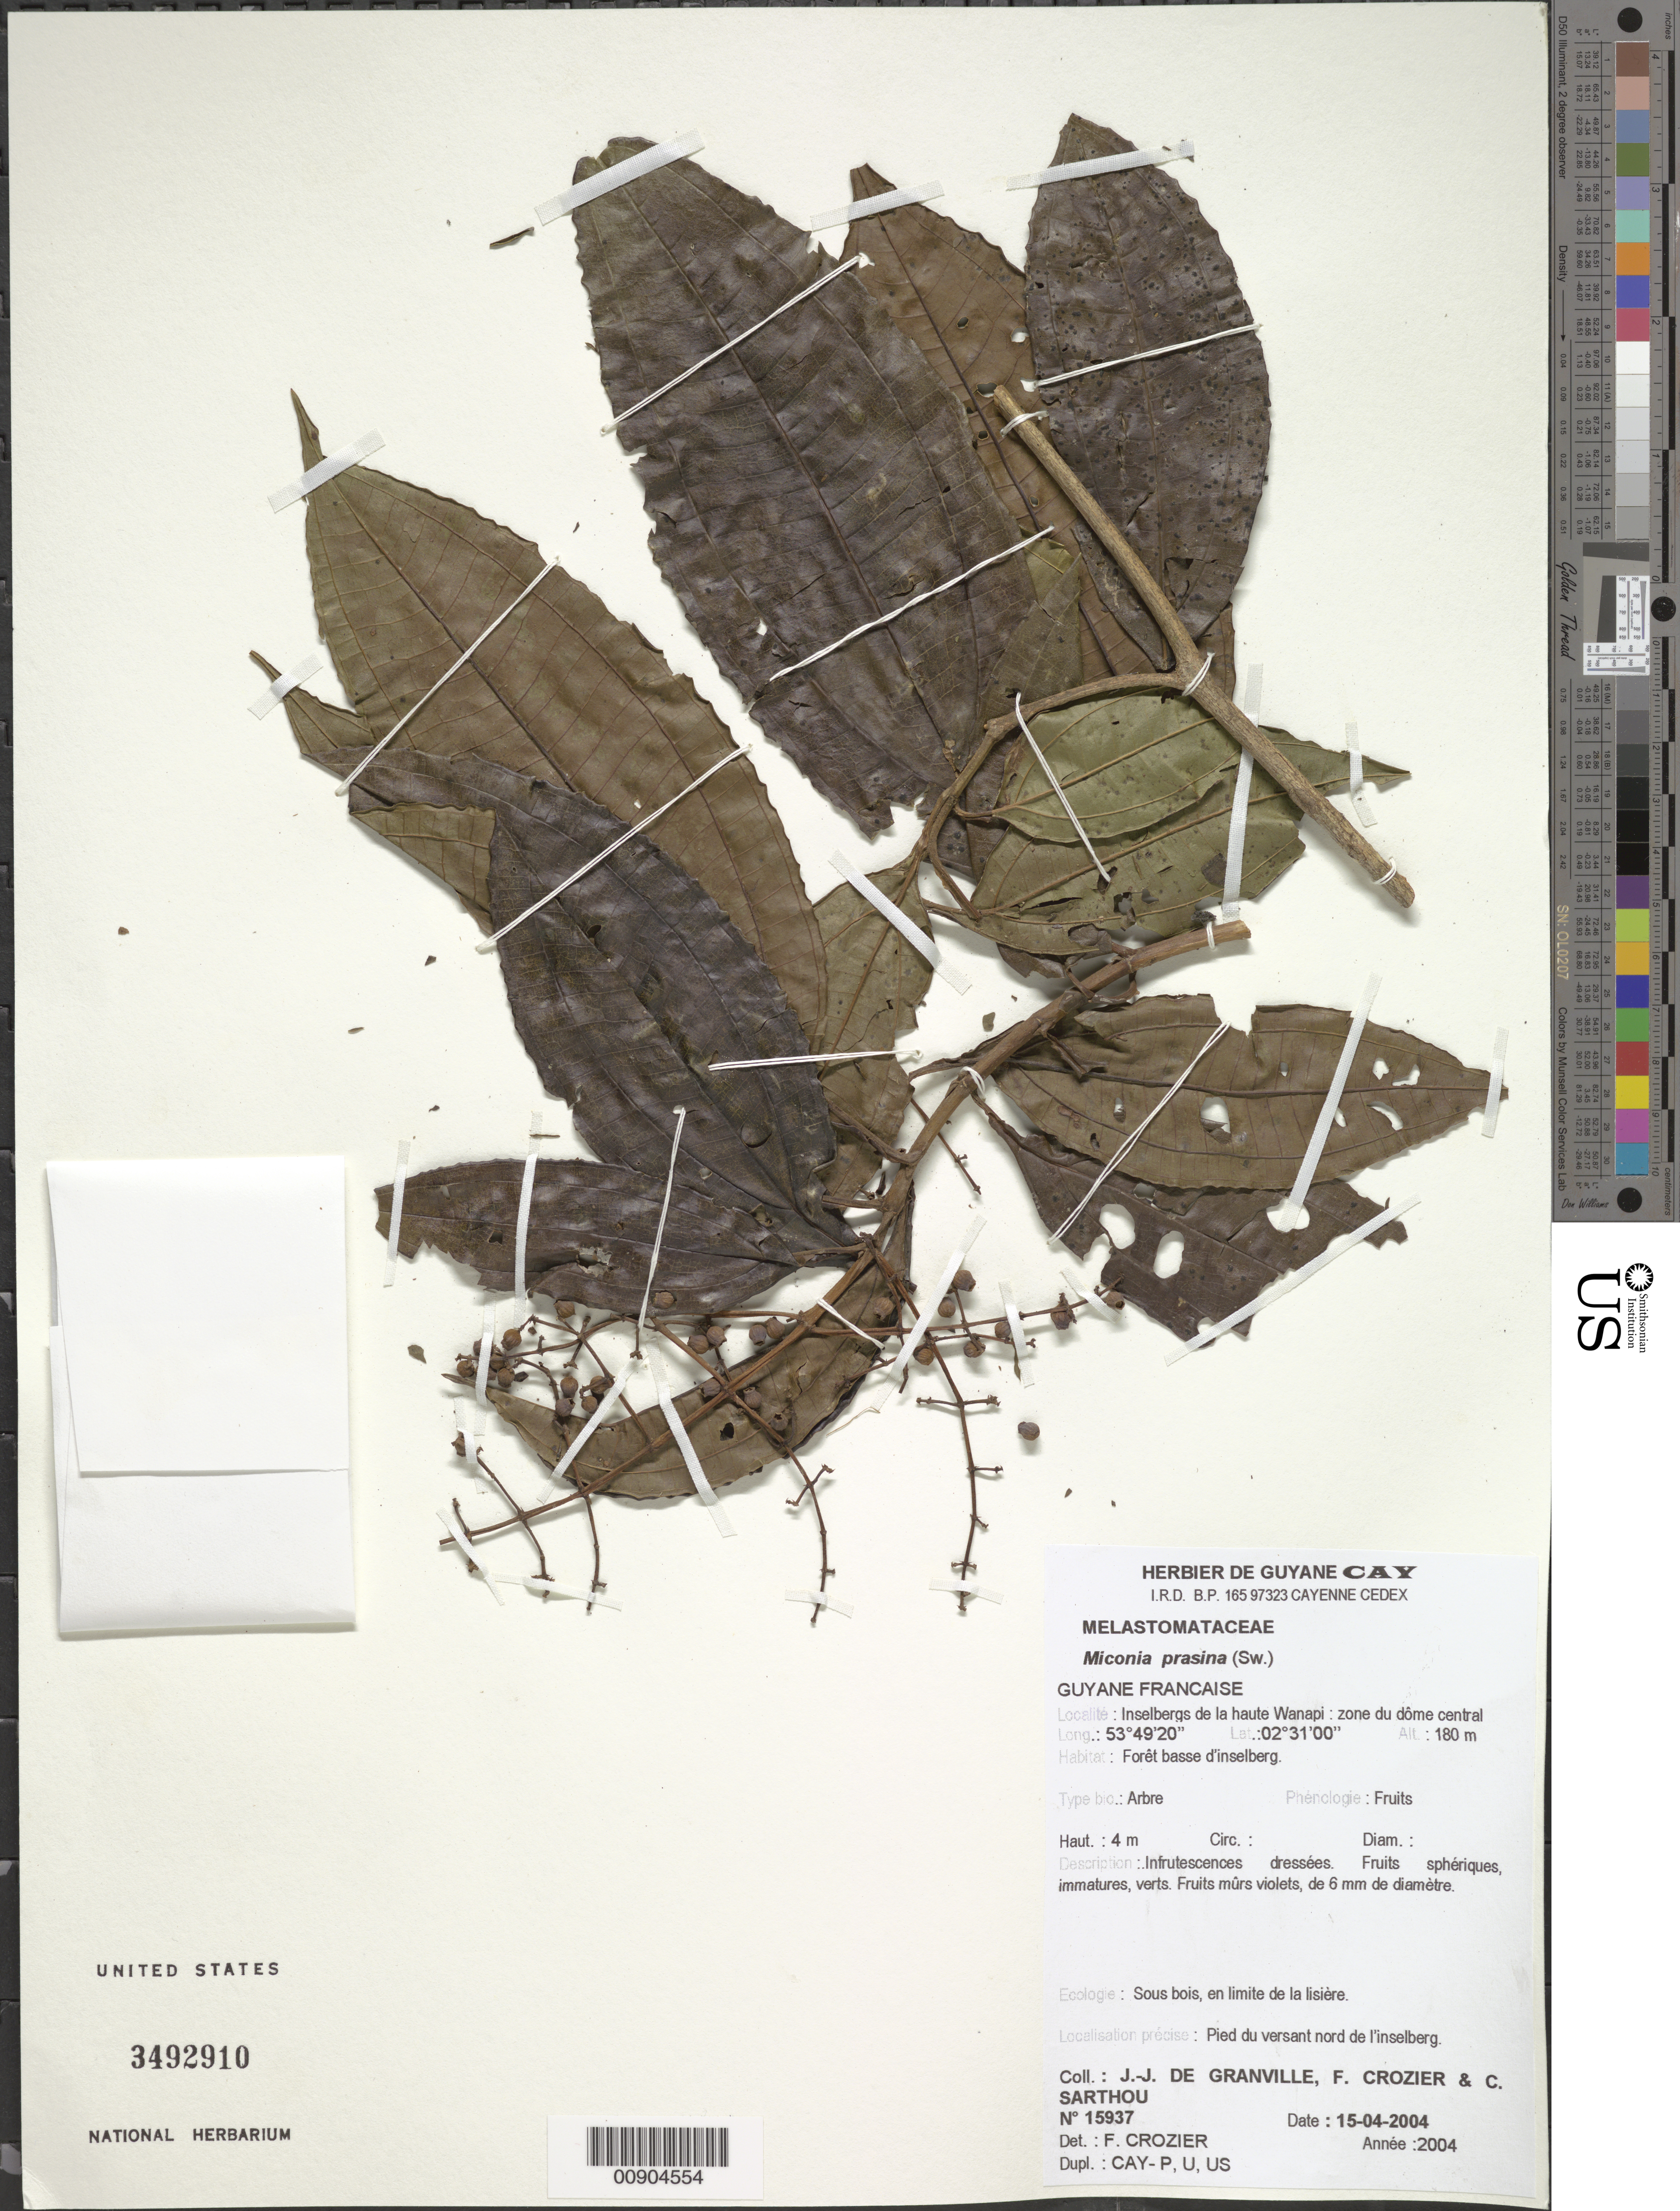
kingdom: Plantae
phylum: Tracheophyta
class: Magnoliopsida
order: Myrtales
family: Melastomataceae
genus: Miconia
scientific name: Miconia prasina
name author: (Sw.) DC.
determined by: Crozier, F.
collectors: J.-J. de Granville, F. Crozier & C. Sarthou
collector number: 15937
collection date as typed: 15-Apr-04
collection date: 2004-04-15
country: French Guiana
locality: Inselbergs de la haute Wanapi, versant nord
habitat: Forêt basse d'inselberg; sous bois, en limite de la lisière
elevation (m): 180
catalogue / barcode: US 3492910